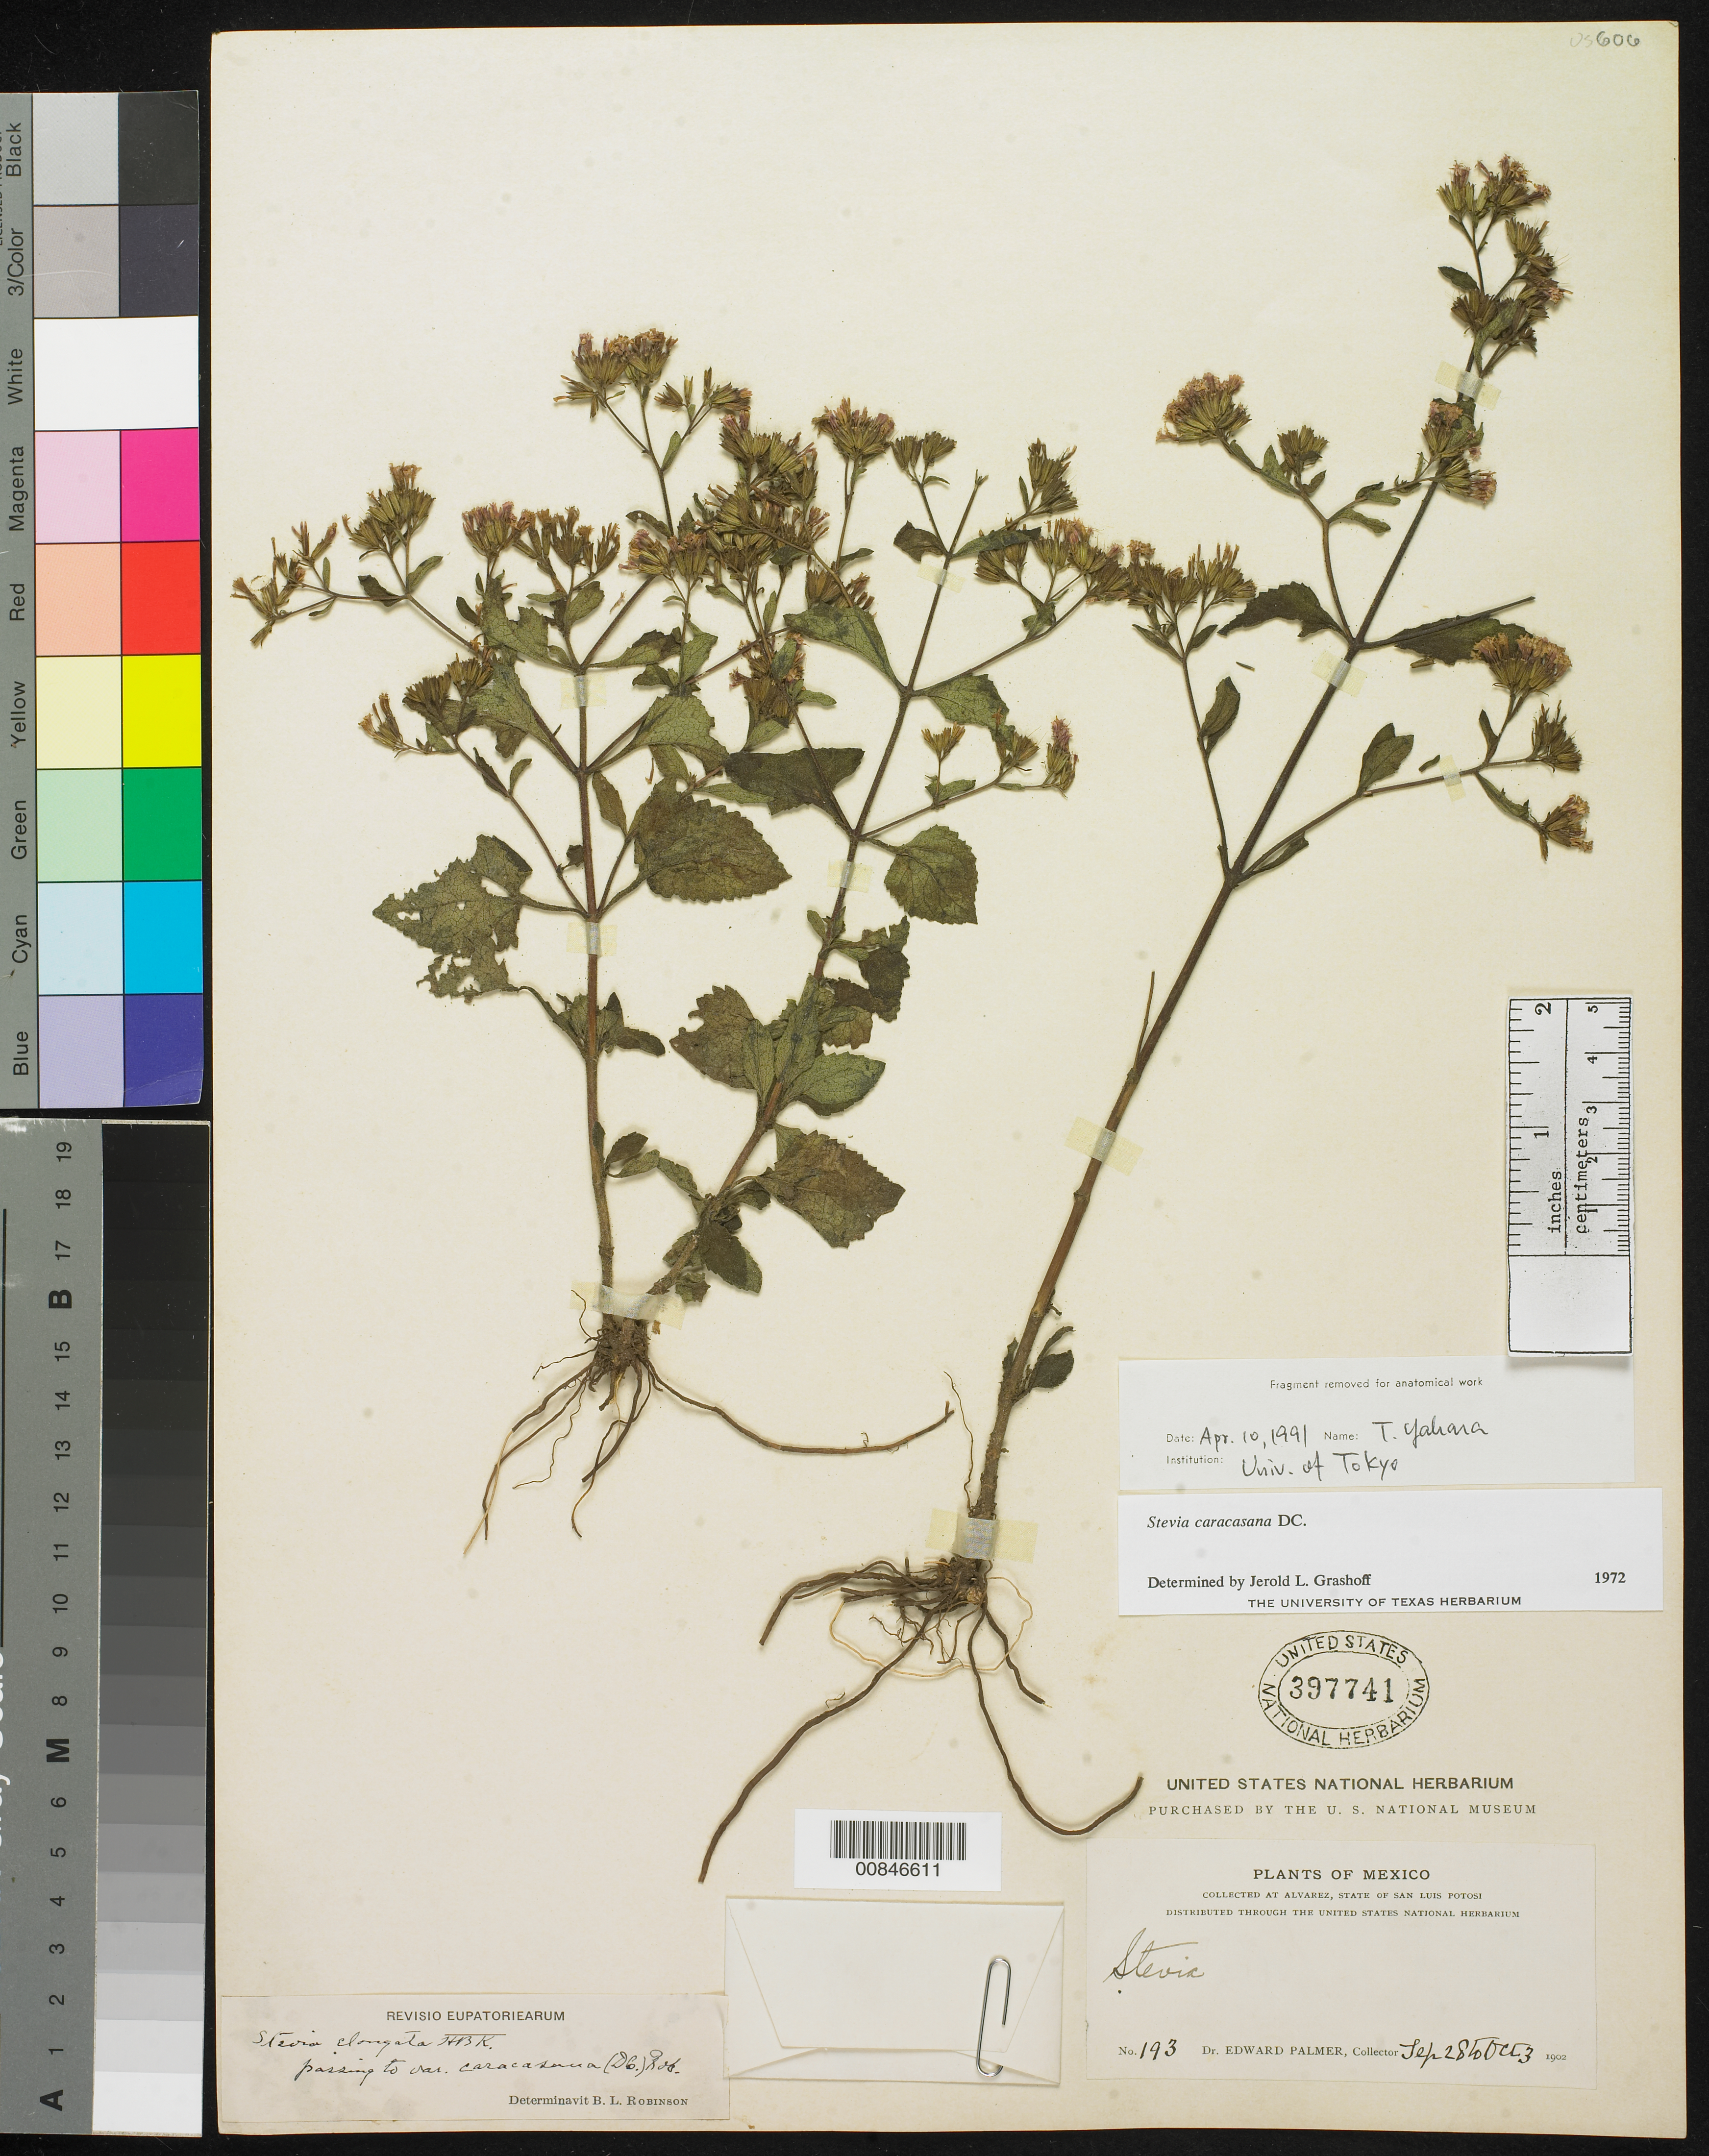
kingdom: Plantae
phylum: Tracheophyta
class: Magnoliopsida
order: Asterales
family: Asteraceae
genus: Stevia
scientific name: Stevia caracasana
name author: DC.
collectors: E. Palmer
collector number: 193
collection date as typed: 28 Sep 1902 to 03 Oct 1902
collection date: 1902-09-28/1902-10-03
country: Mexico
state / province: San Luis Potosí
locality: Alvarez, San Luis Potosí.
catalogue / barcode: US 397741